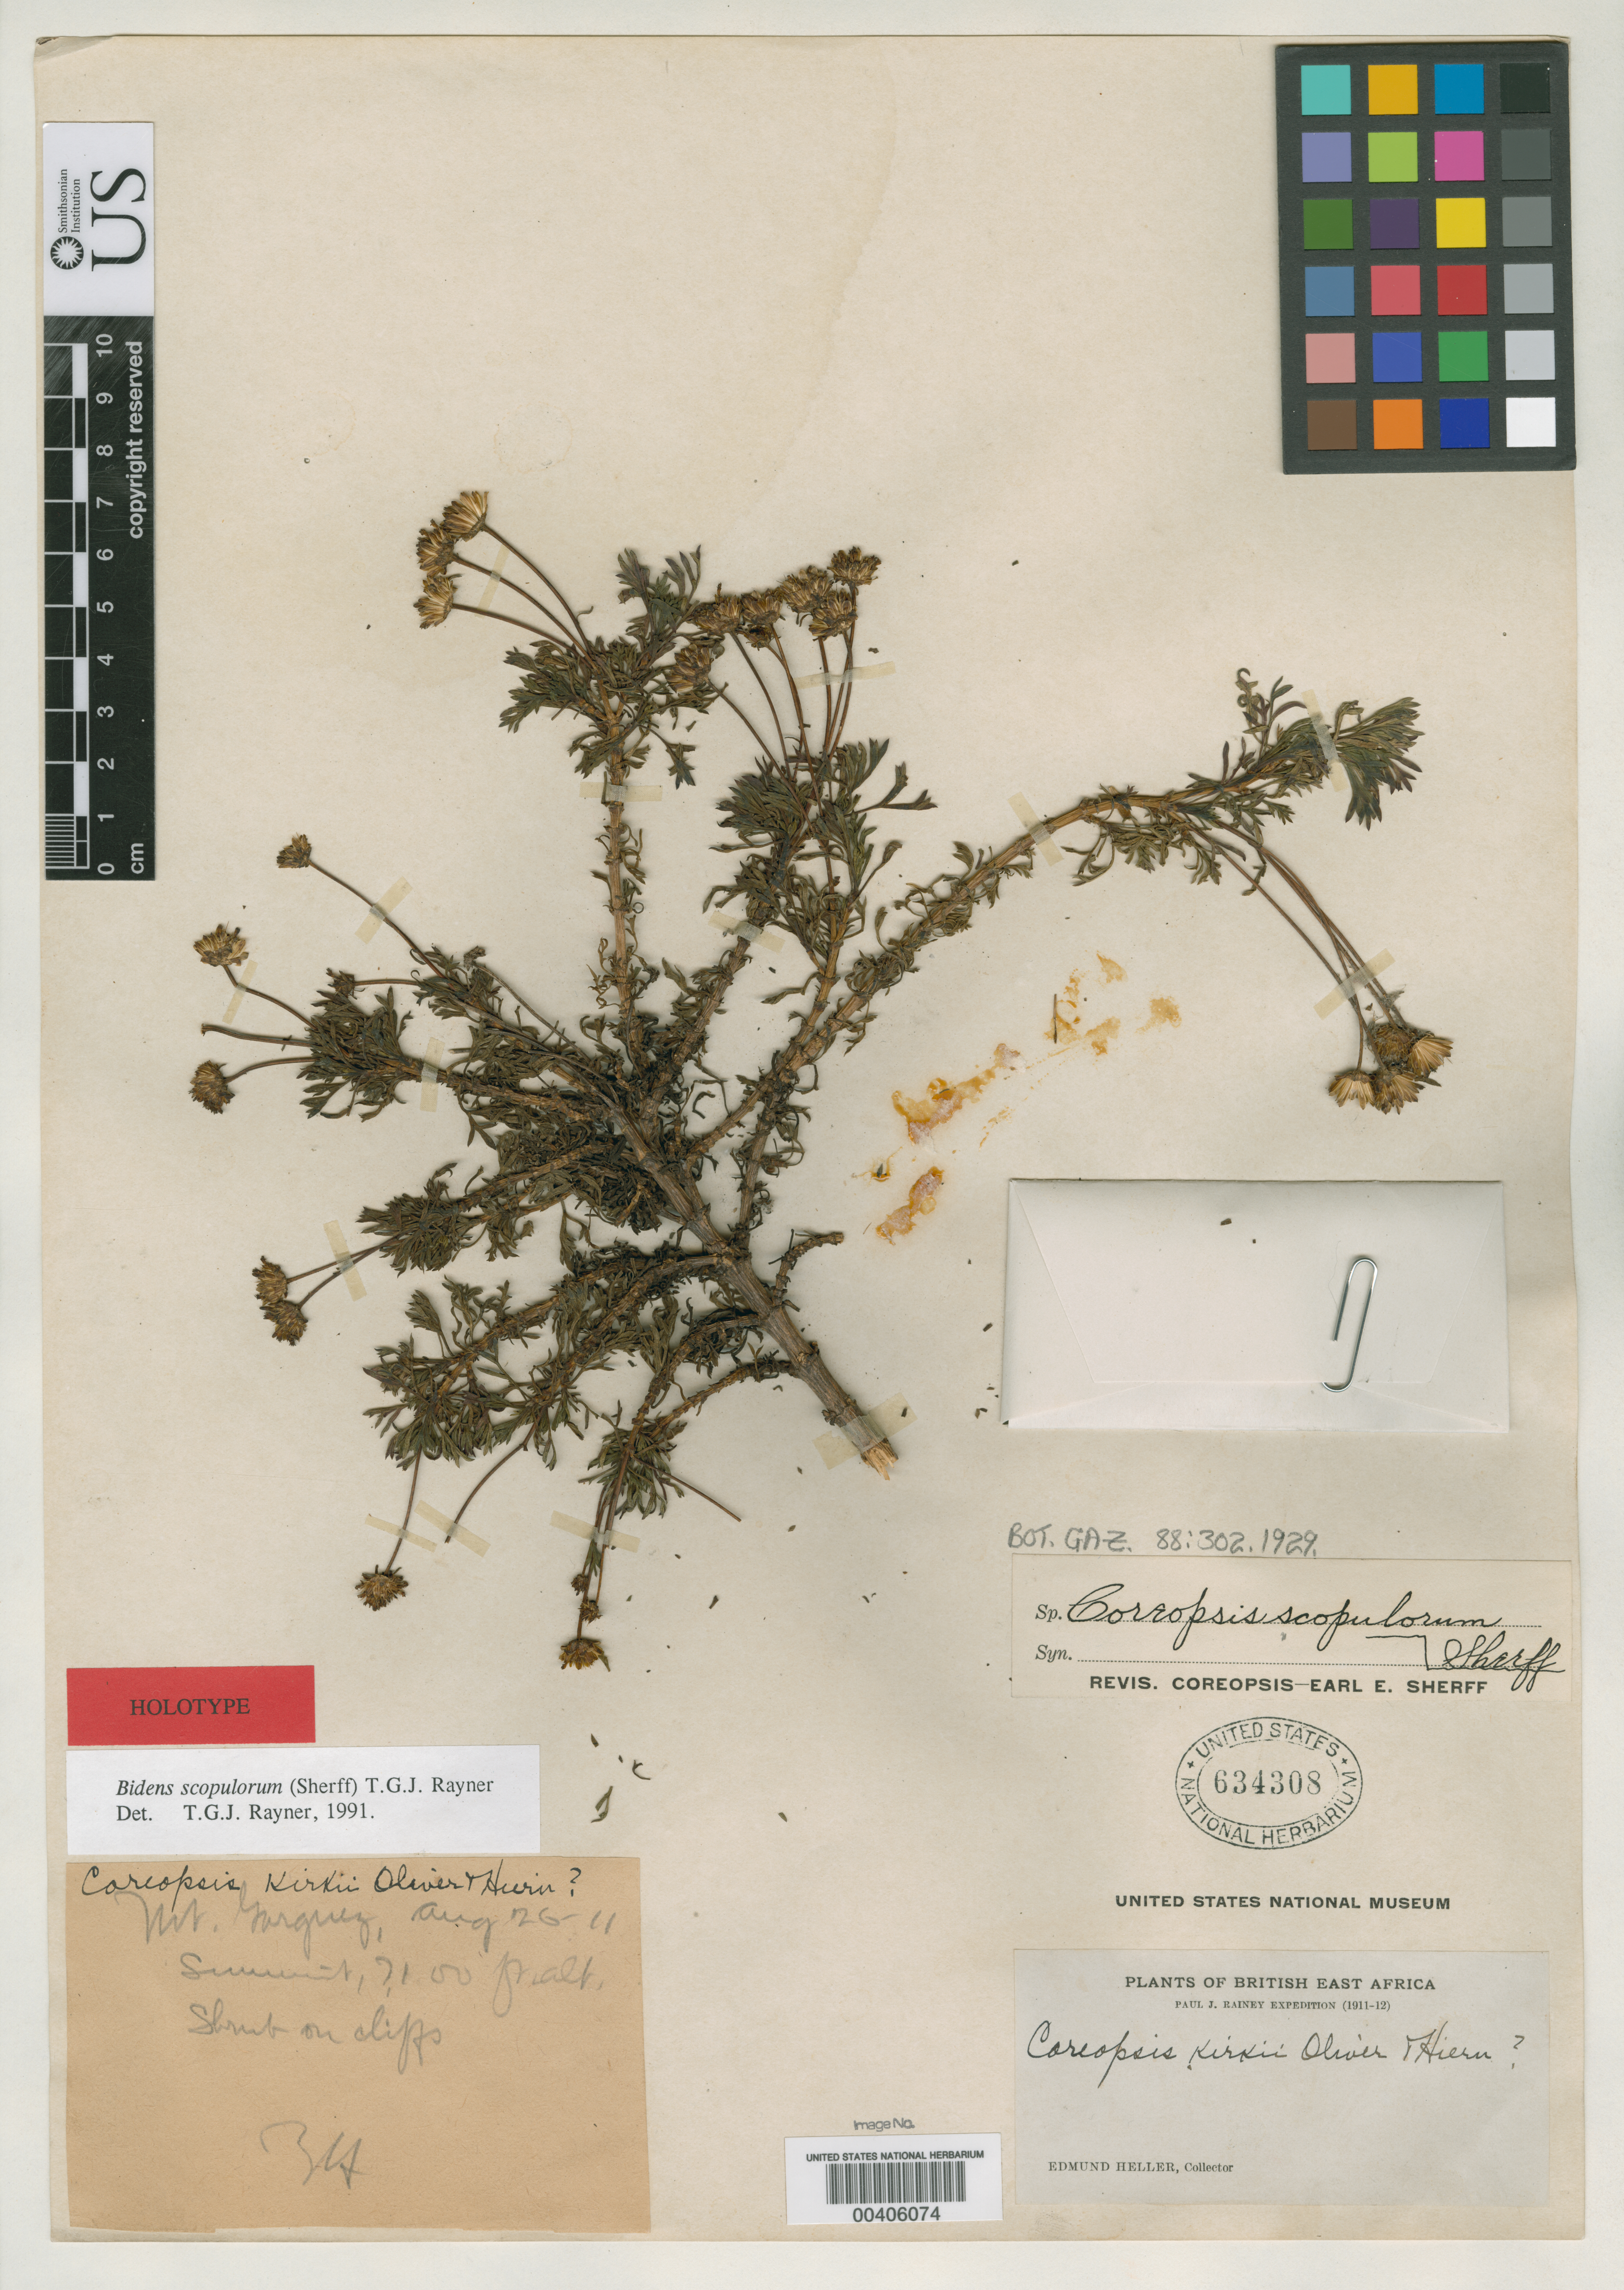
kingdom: Plantae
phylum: Tracheophyta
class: Magnoliopsida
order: Asterales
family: Asteraceae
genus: Coreopsis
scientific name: Coreopsis scopulorum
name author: Sherff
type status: Holotype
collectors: E. G. Heller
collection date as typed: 26 Aug 1911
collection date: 1911-08-26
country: Kenya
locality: Mt. Garguez, summit.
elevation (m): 2164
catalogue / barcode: US 634308